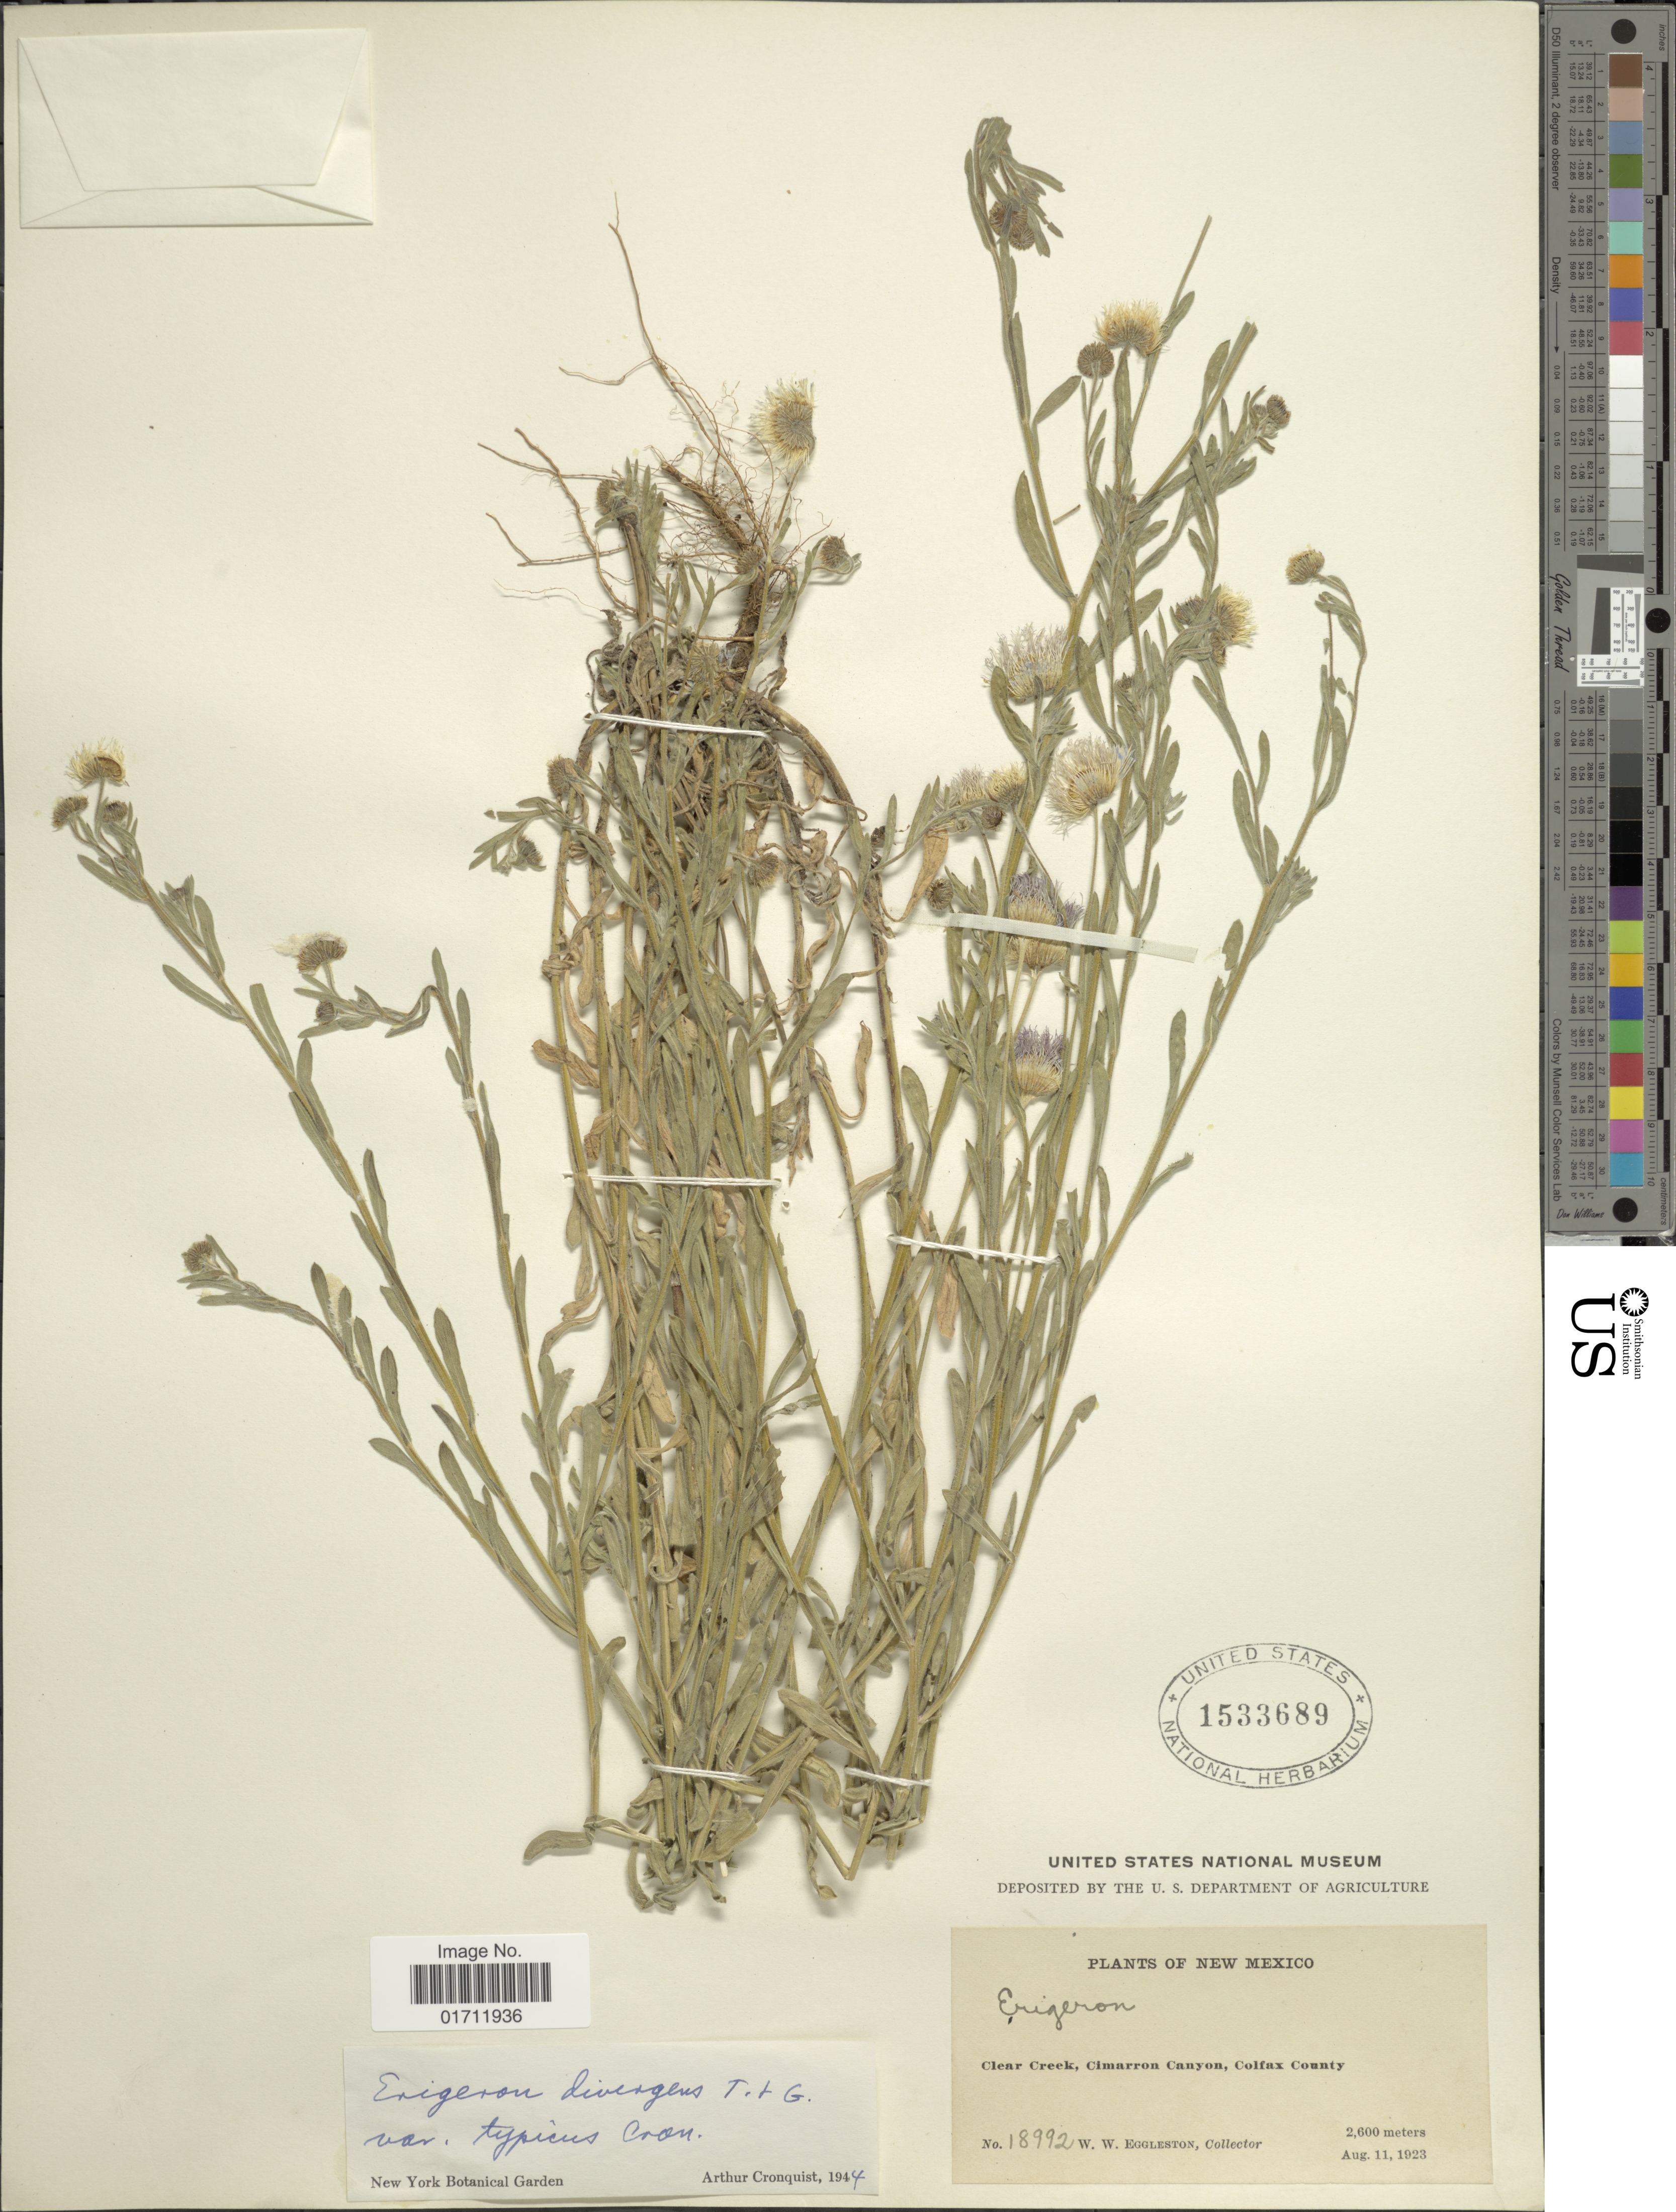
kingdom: Plantae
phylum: Tracheophyta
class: Magnoliopsida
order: Asterales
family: Asteraceae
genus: Erigeron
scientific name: Erigeron divergens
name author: Torr. & A. Gray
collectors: W. W. Eggleston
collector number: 18992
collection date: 1923-08-11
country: United States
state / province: New Mexico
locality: Clear Creek, Cimarron County, Colfax County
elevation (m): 2600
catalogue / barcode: US 1533689